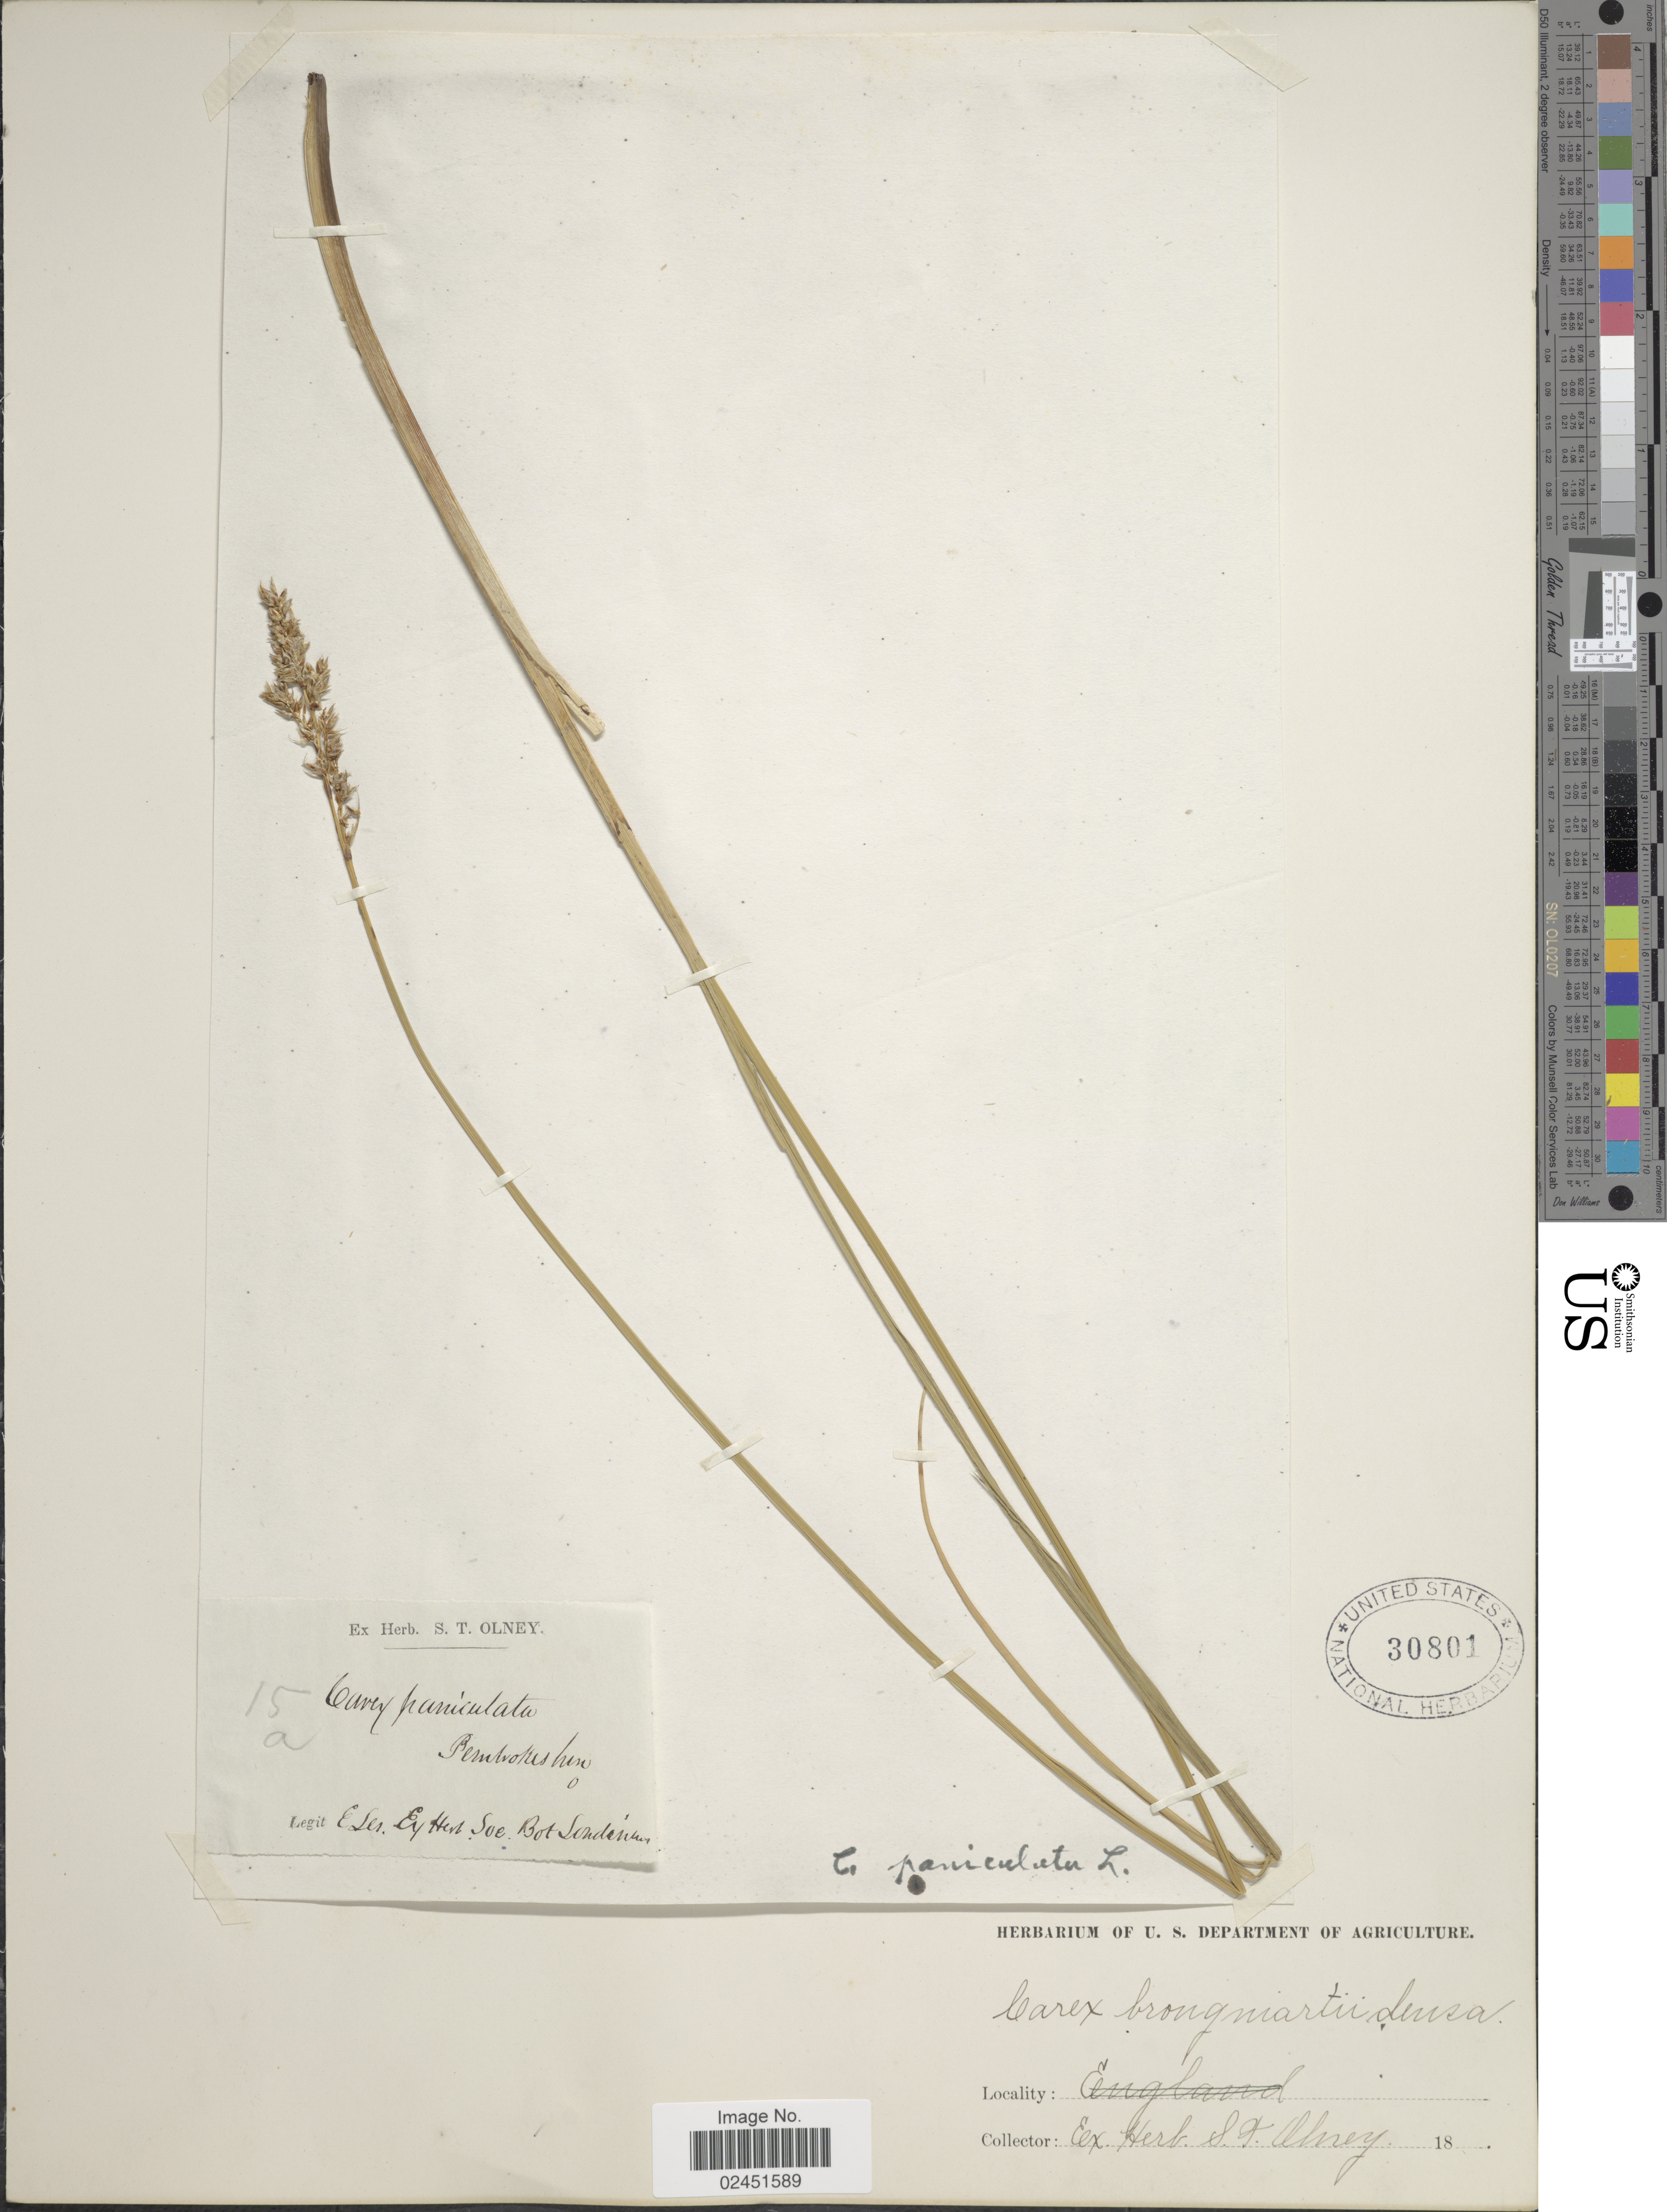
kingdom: Plantae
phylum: Tracheophyta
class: Liliopsida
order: Poales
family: Cyperaceae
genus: Carex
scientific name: Carex paniculata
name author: L.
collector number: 15A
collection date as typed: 18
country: United Kingdom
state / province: Wales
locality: Pembrokeshire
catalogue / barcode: US 30801